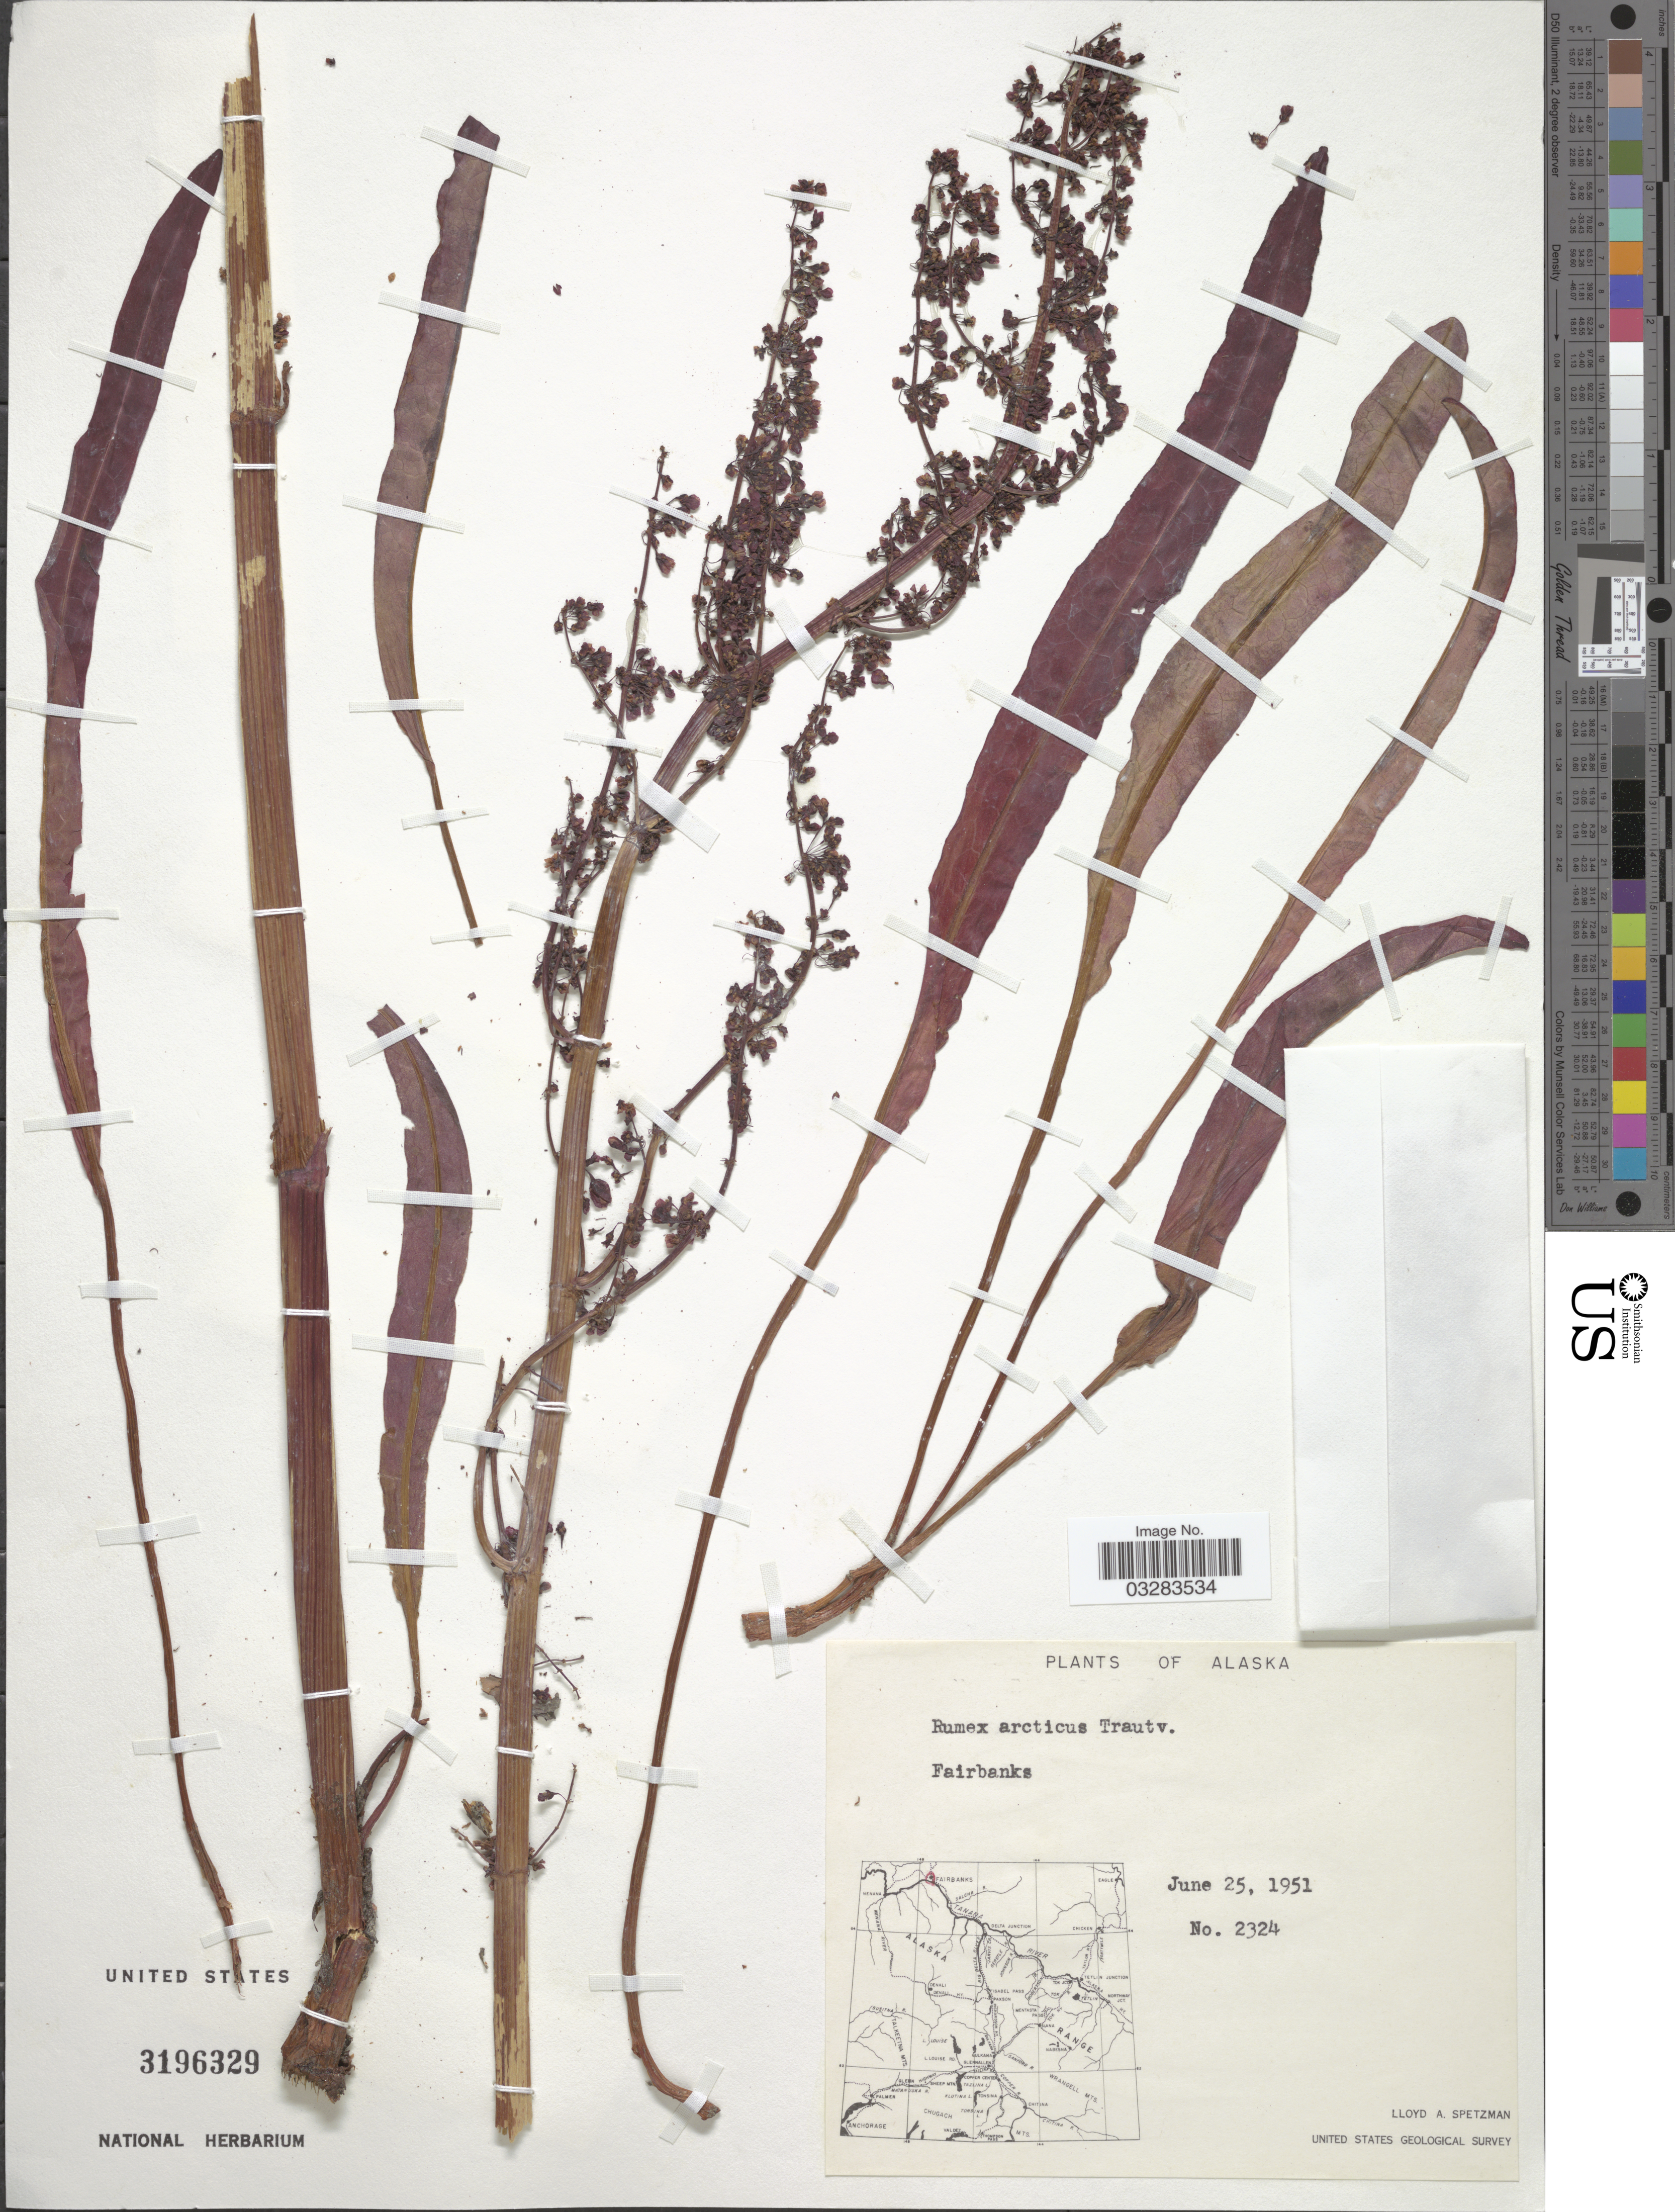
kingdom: Plantae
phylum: Tracheophyta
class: Magnoliopsida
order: Caryophyllales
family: Polygonaceae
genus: Rumex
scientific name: Rumex arcticus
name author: Trautv.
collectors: L. Spetzman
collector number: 2324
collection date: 1951-06-25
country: United States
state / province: Alaska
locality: Fairbanks.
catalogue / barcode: US 3196329